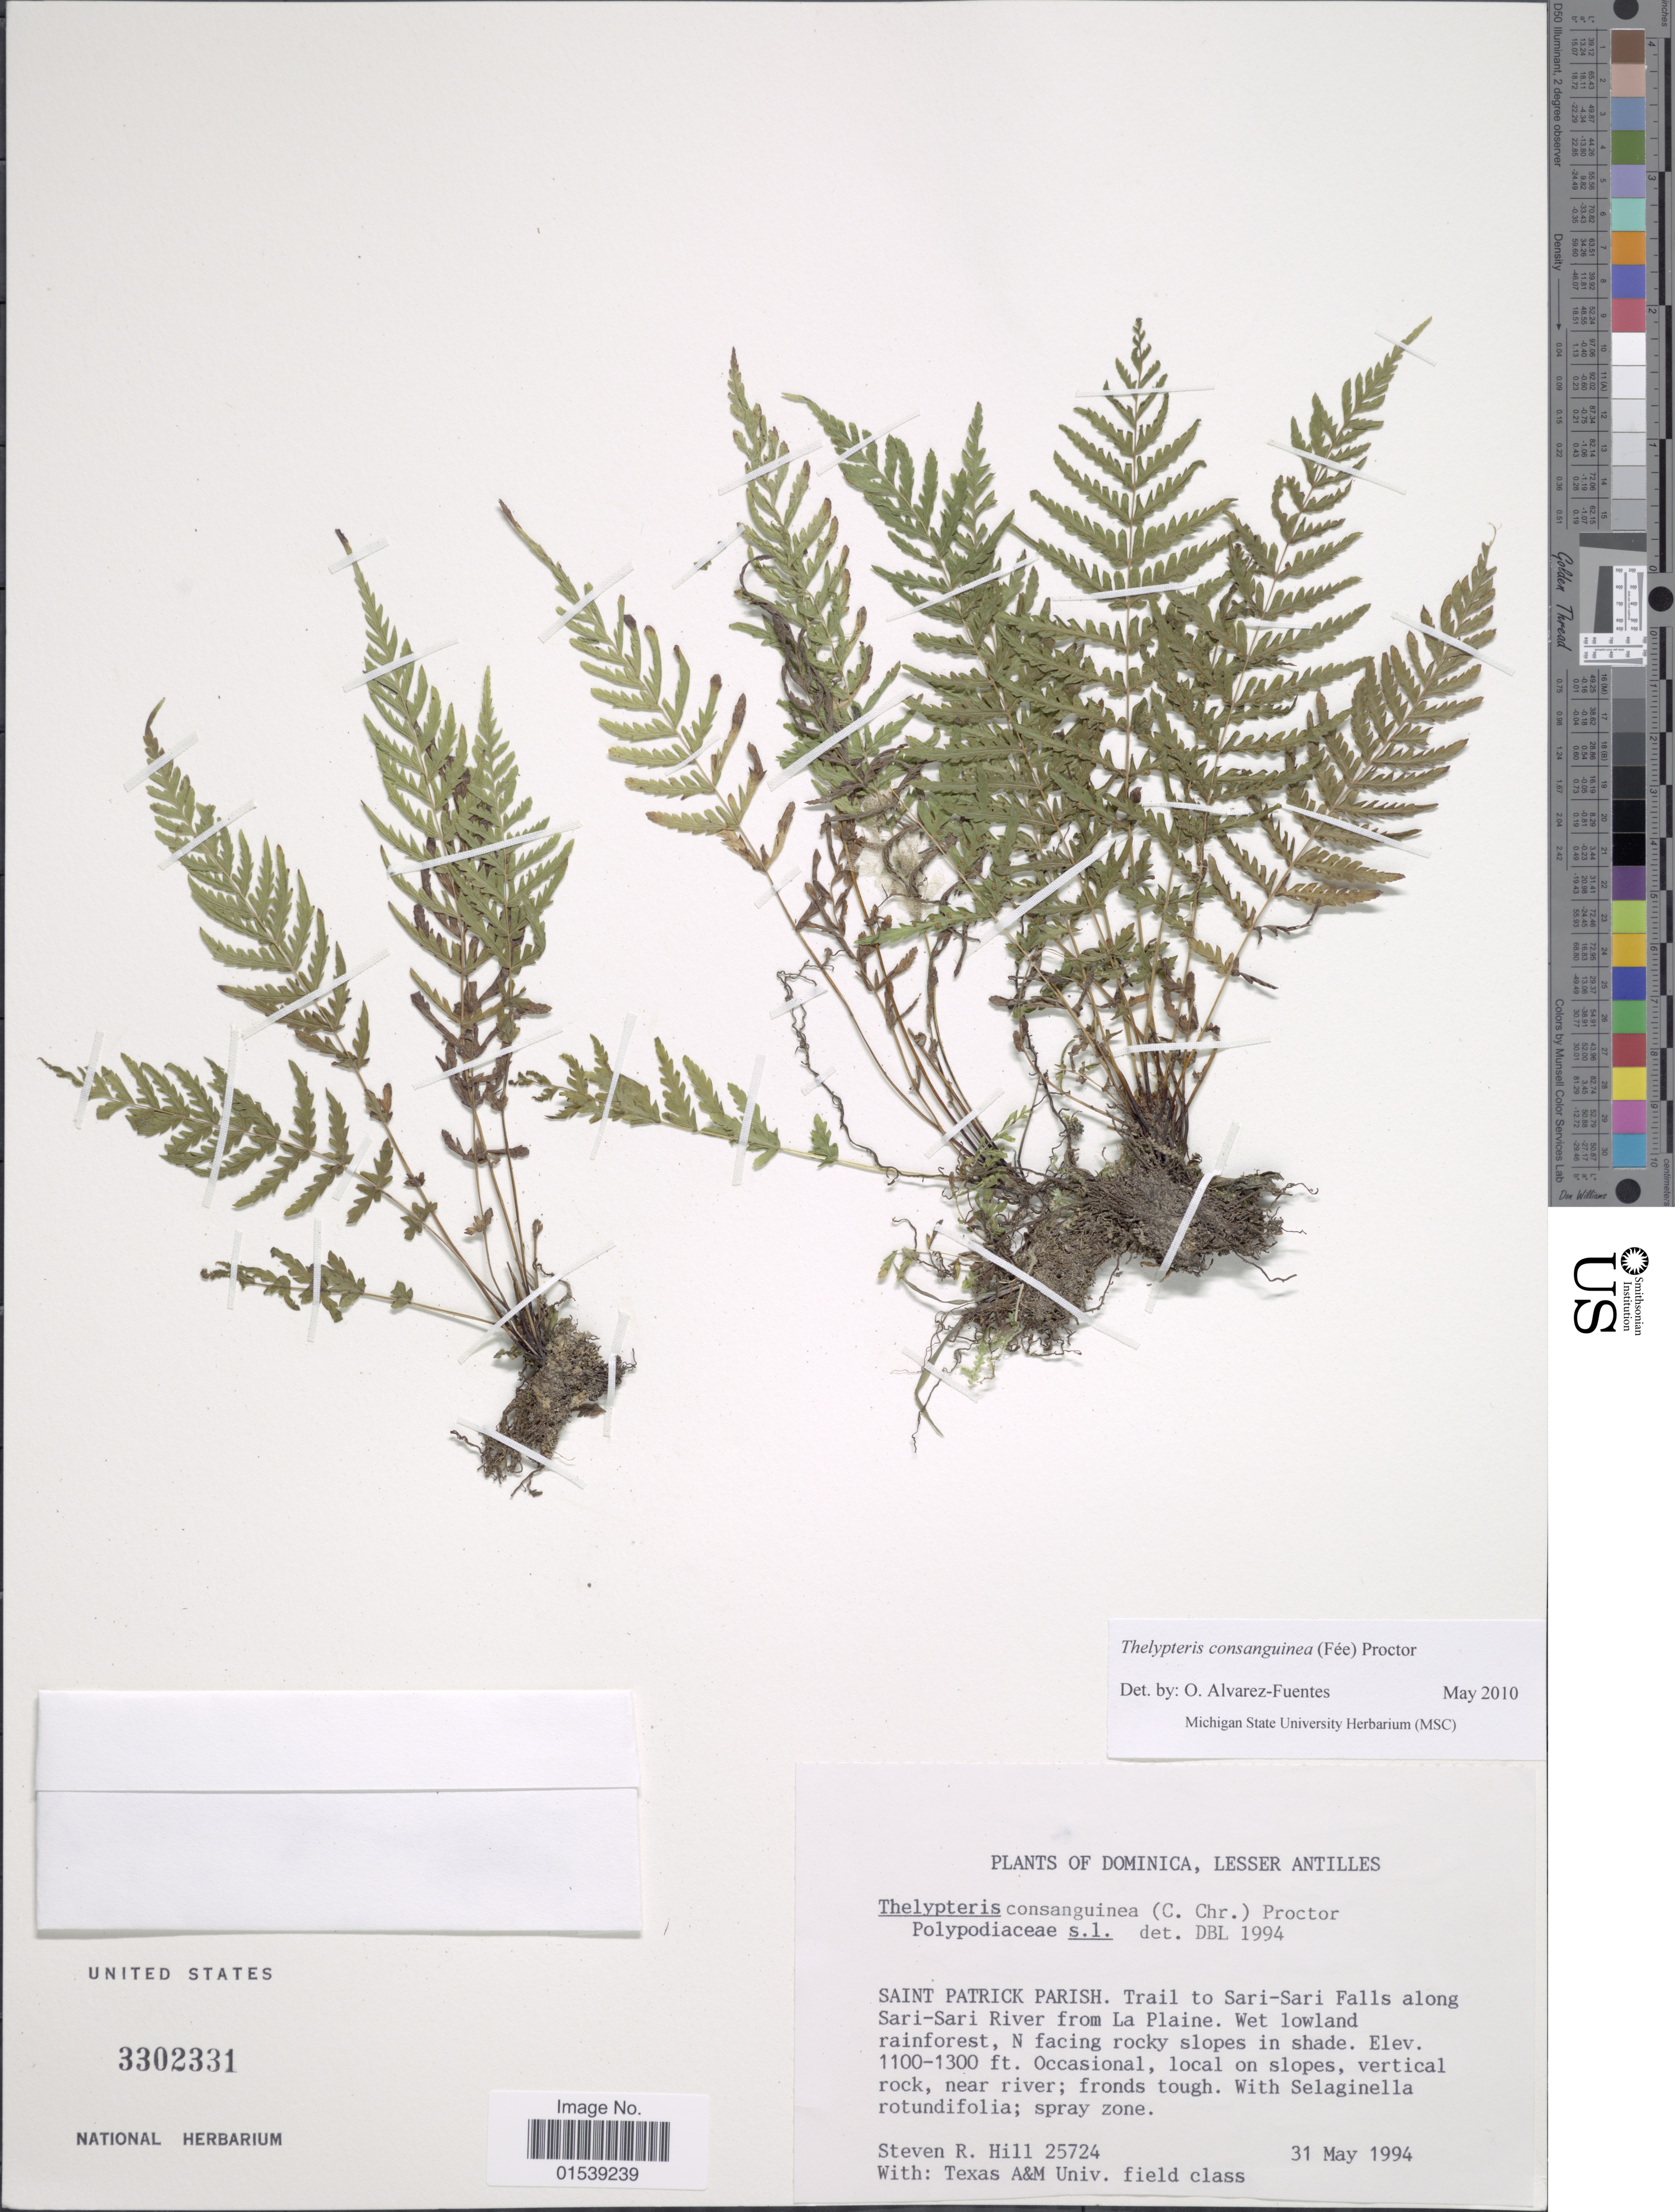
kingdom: Plantae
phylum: Tracheophyta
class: Polypodiopsida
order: Polypodiales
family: Thelypteridaceae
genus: Amauropelta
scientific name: Amauropelta consanguinea (Fée) comb. nov., ined. 2015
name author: (Fée)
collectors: S. R. Hill & Texas A&M University field class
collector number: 25724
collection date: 1994-05-31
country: Dominica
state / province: St. Patrick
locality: Lesser Antilles, Saint Patrick Parish, trail to Sari-Sari Falls along Sari-Sari River from La Plaine, wet lowland rainforest, N facing rocky slopes in shade, occasional, local on slopes, vertical rock, near river, wspray zone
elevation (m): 335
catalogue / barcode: US 3302331